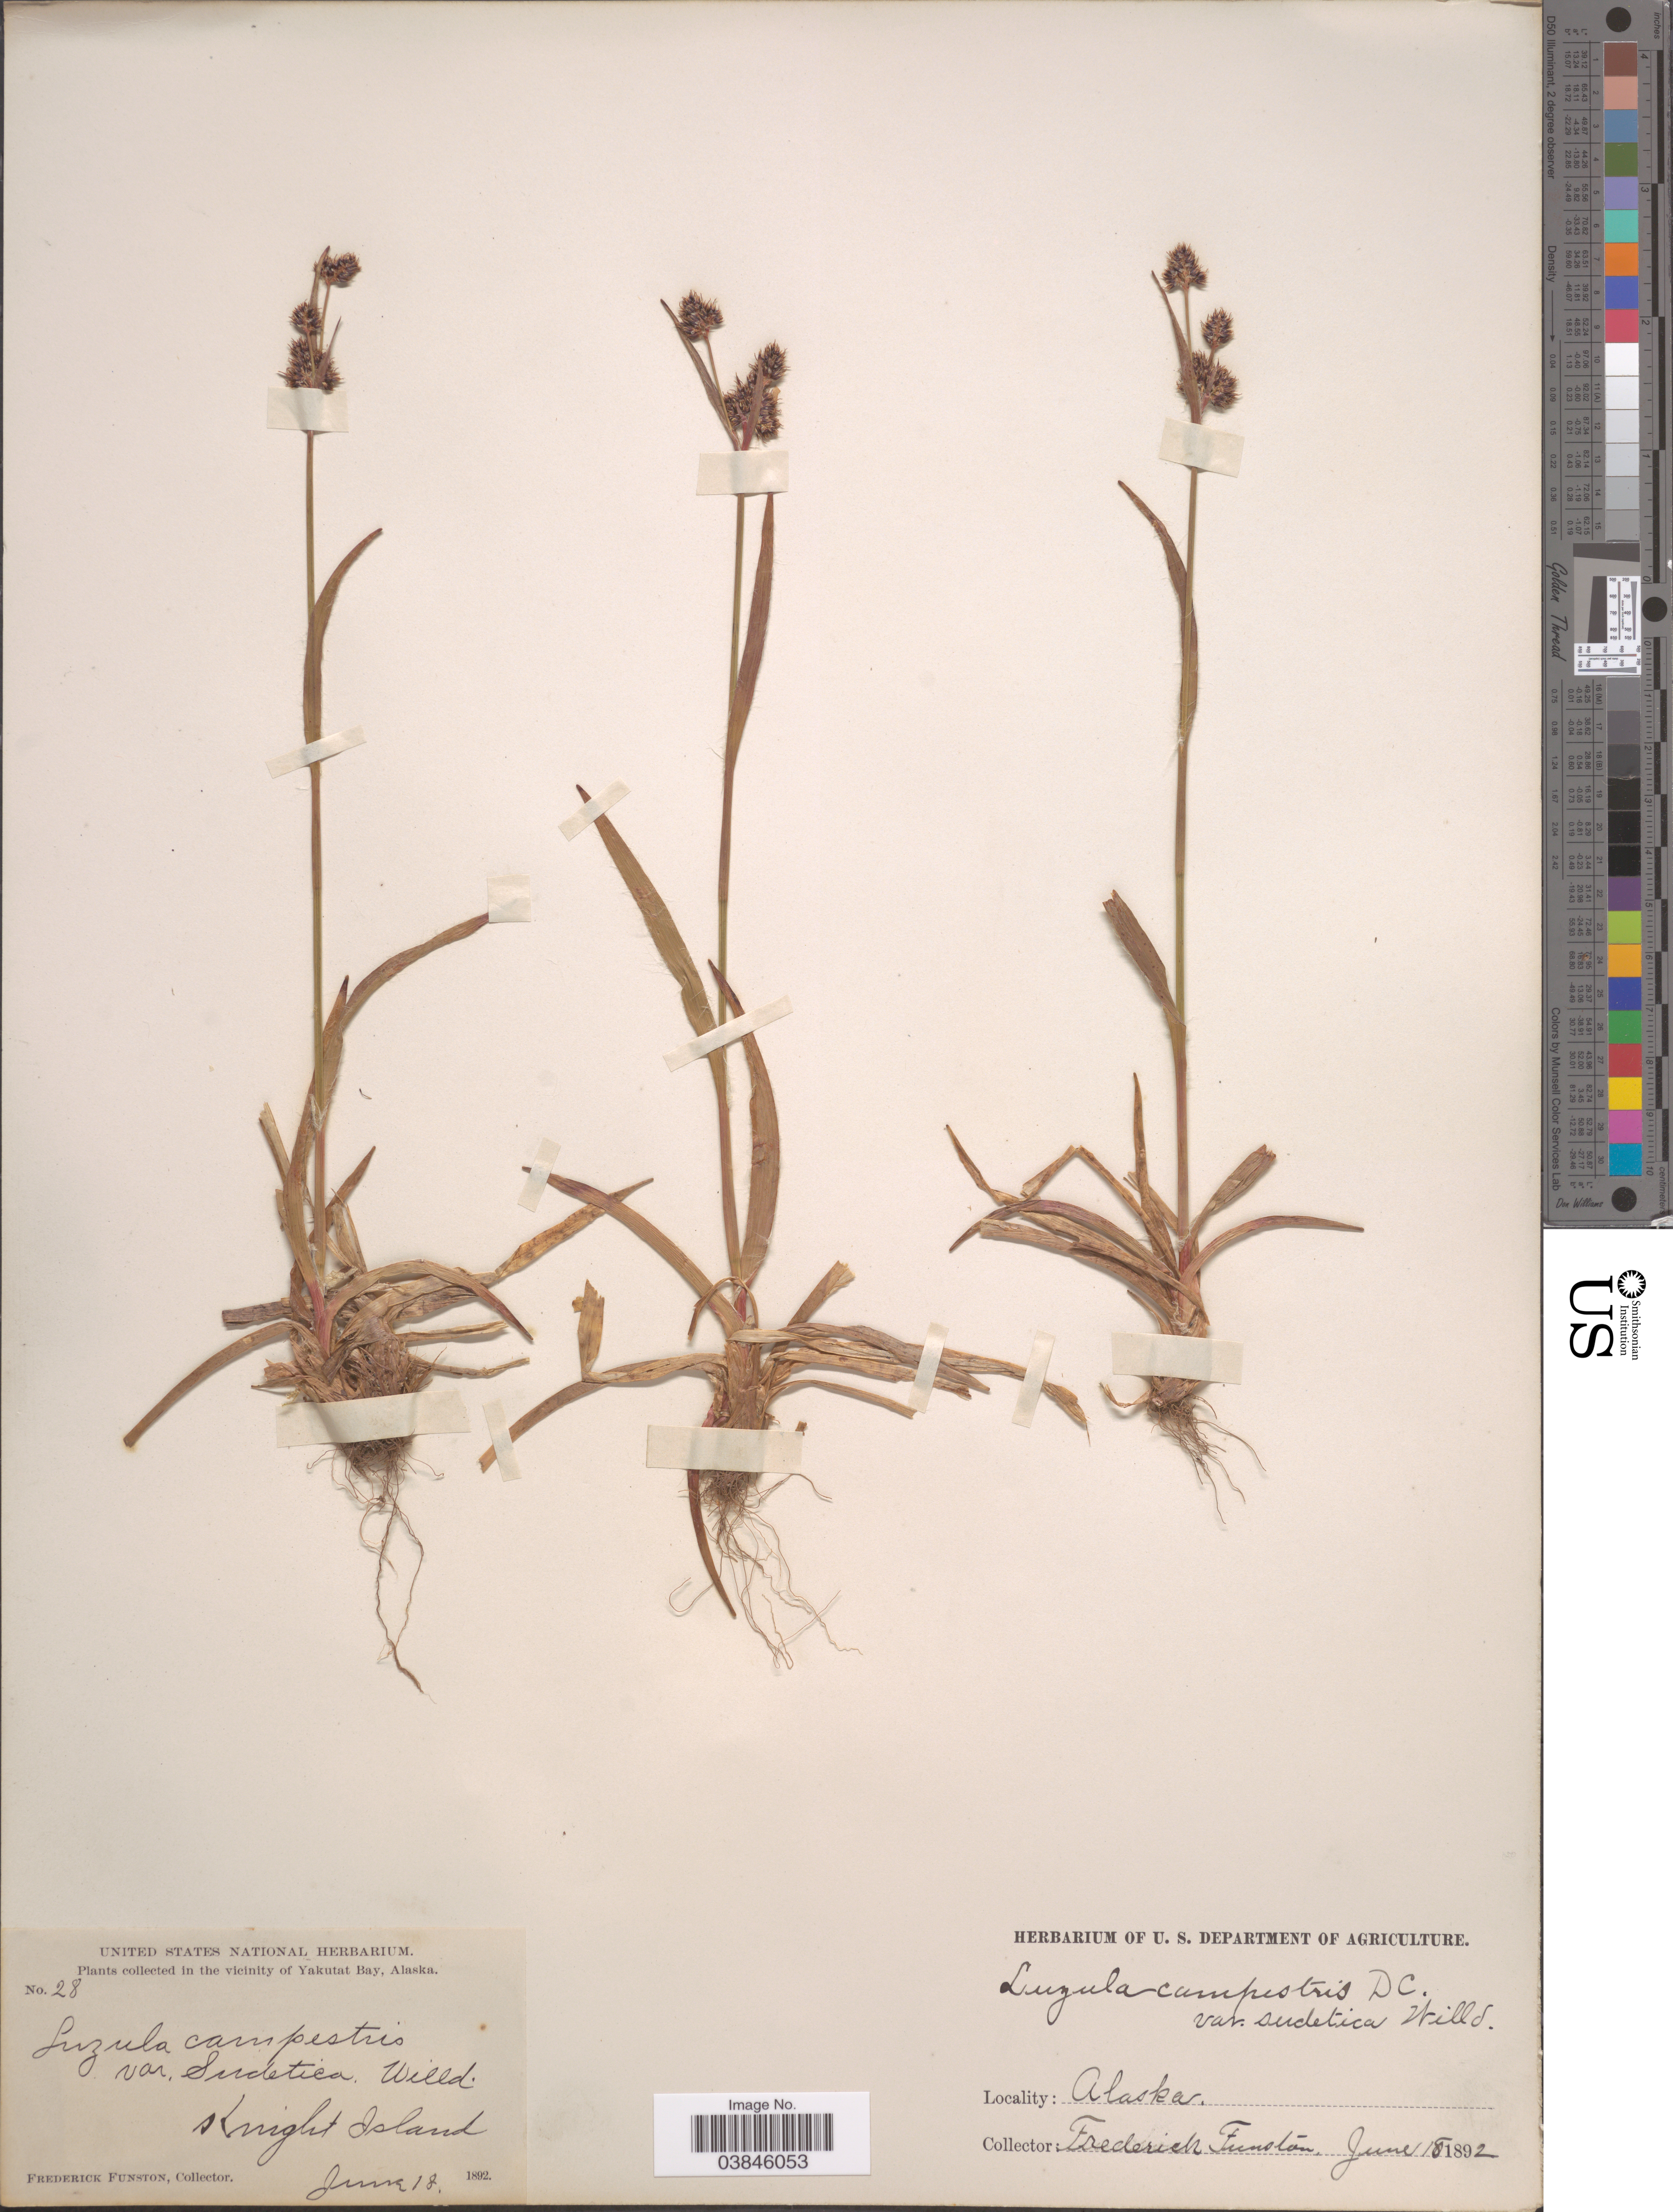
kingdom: Plantae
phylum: Tracheophyta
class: Liliopsida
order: Poales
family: Juncaceae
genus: Luzula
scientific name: Luzula multiflora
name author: (Ehrh.) Lej.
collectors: F. Funston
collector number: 28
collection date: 1892-06-18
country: United States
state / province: Alaska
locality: Vicinity of Yakutat Bay. Knight Island.